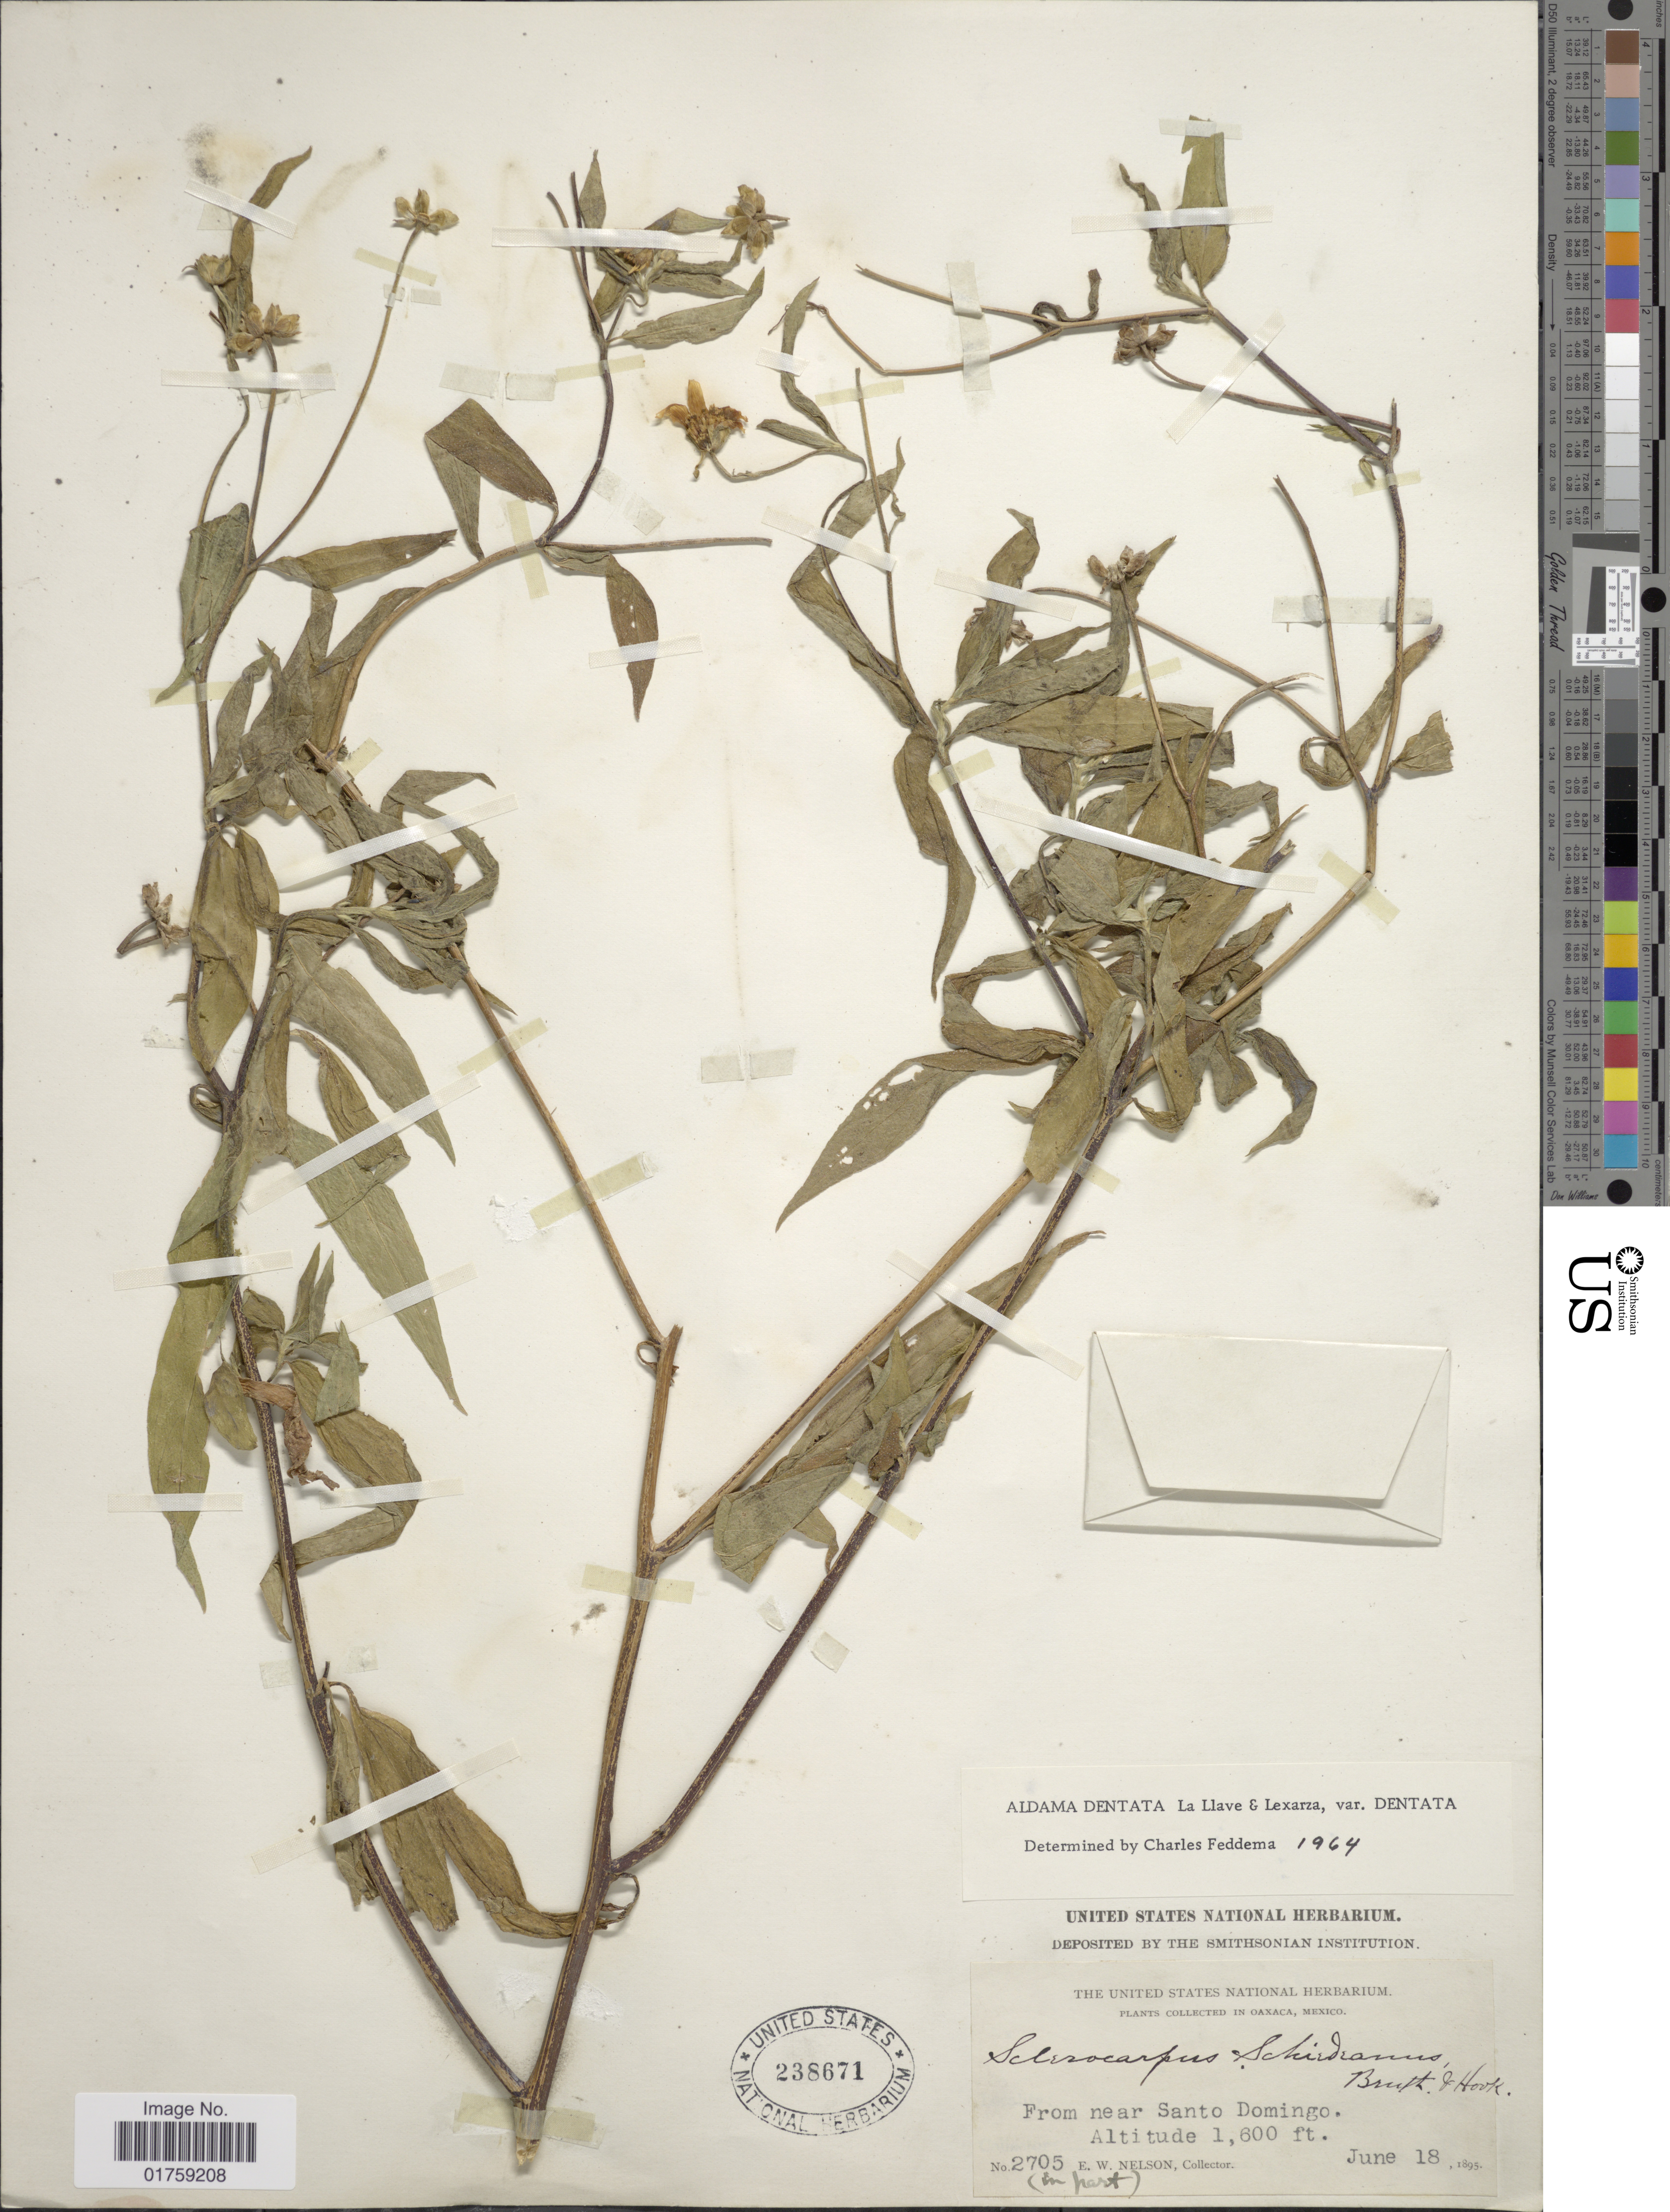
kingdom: Plantae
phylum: Tracheophyta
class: Magnoliopsida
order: Asterales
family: Asteraceae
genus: Sclerocarpus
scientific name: Sclerocarpus dentatus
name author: (La Llave) Benth. & Hook. f. ex Hemsl.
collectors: E. W. Nelson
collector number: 2705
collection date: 1895-06-18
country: Mexico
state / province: Oaxaca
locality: Oaxaca, Mexico. From near Santo Domingo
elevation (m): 488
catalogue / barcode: US 238671